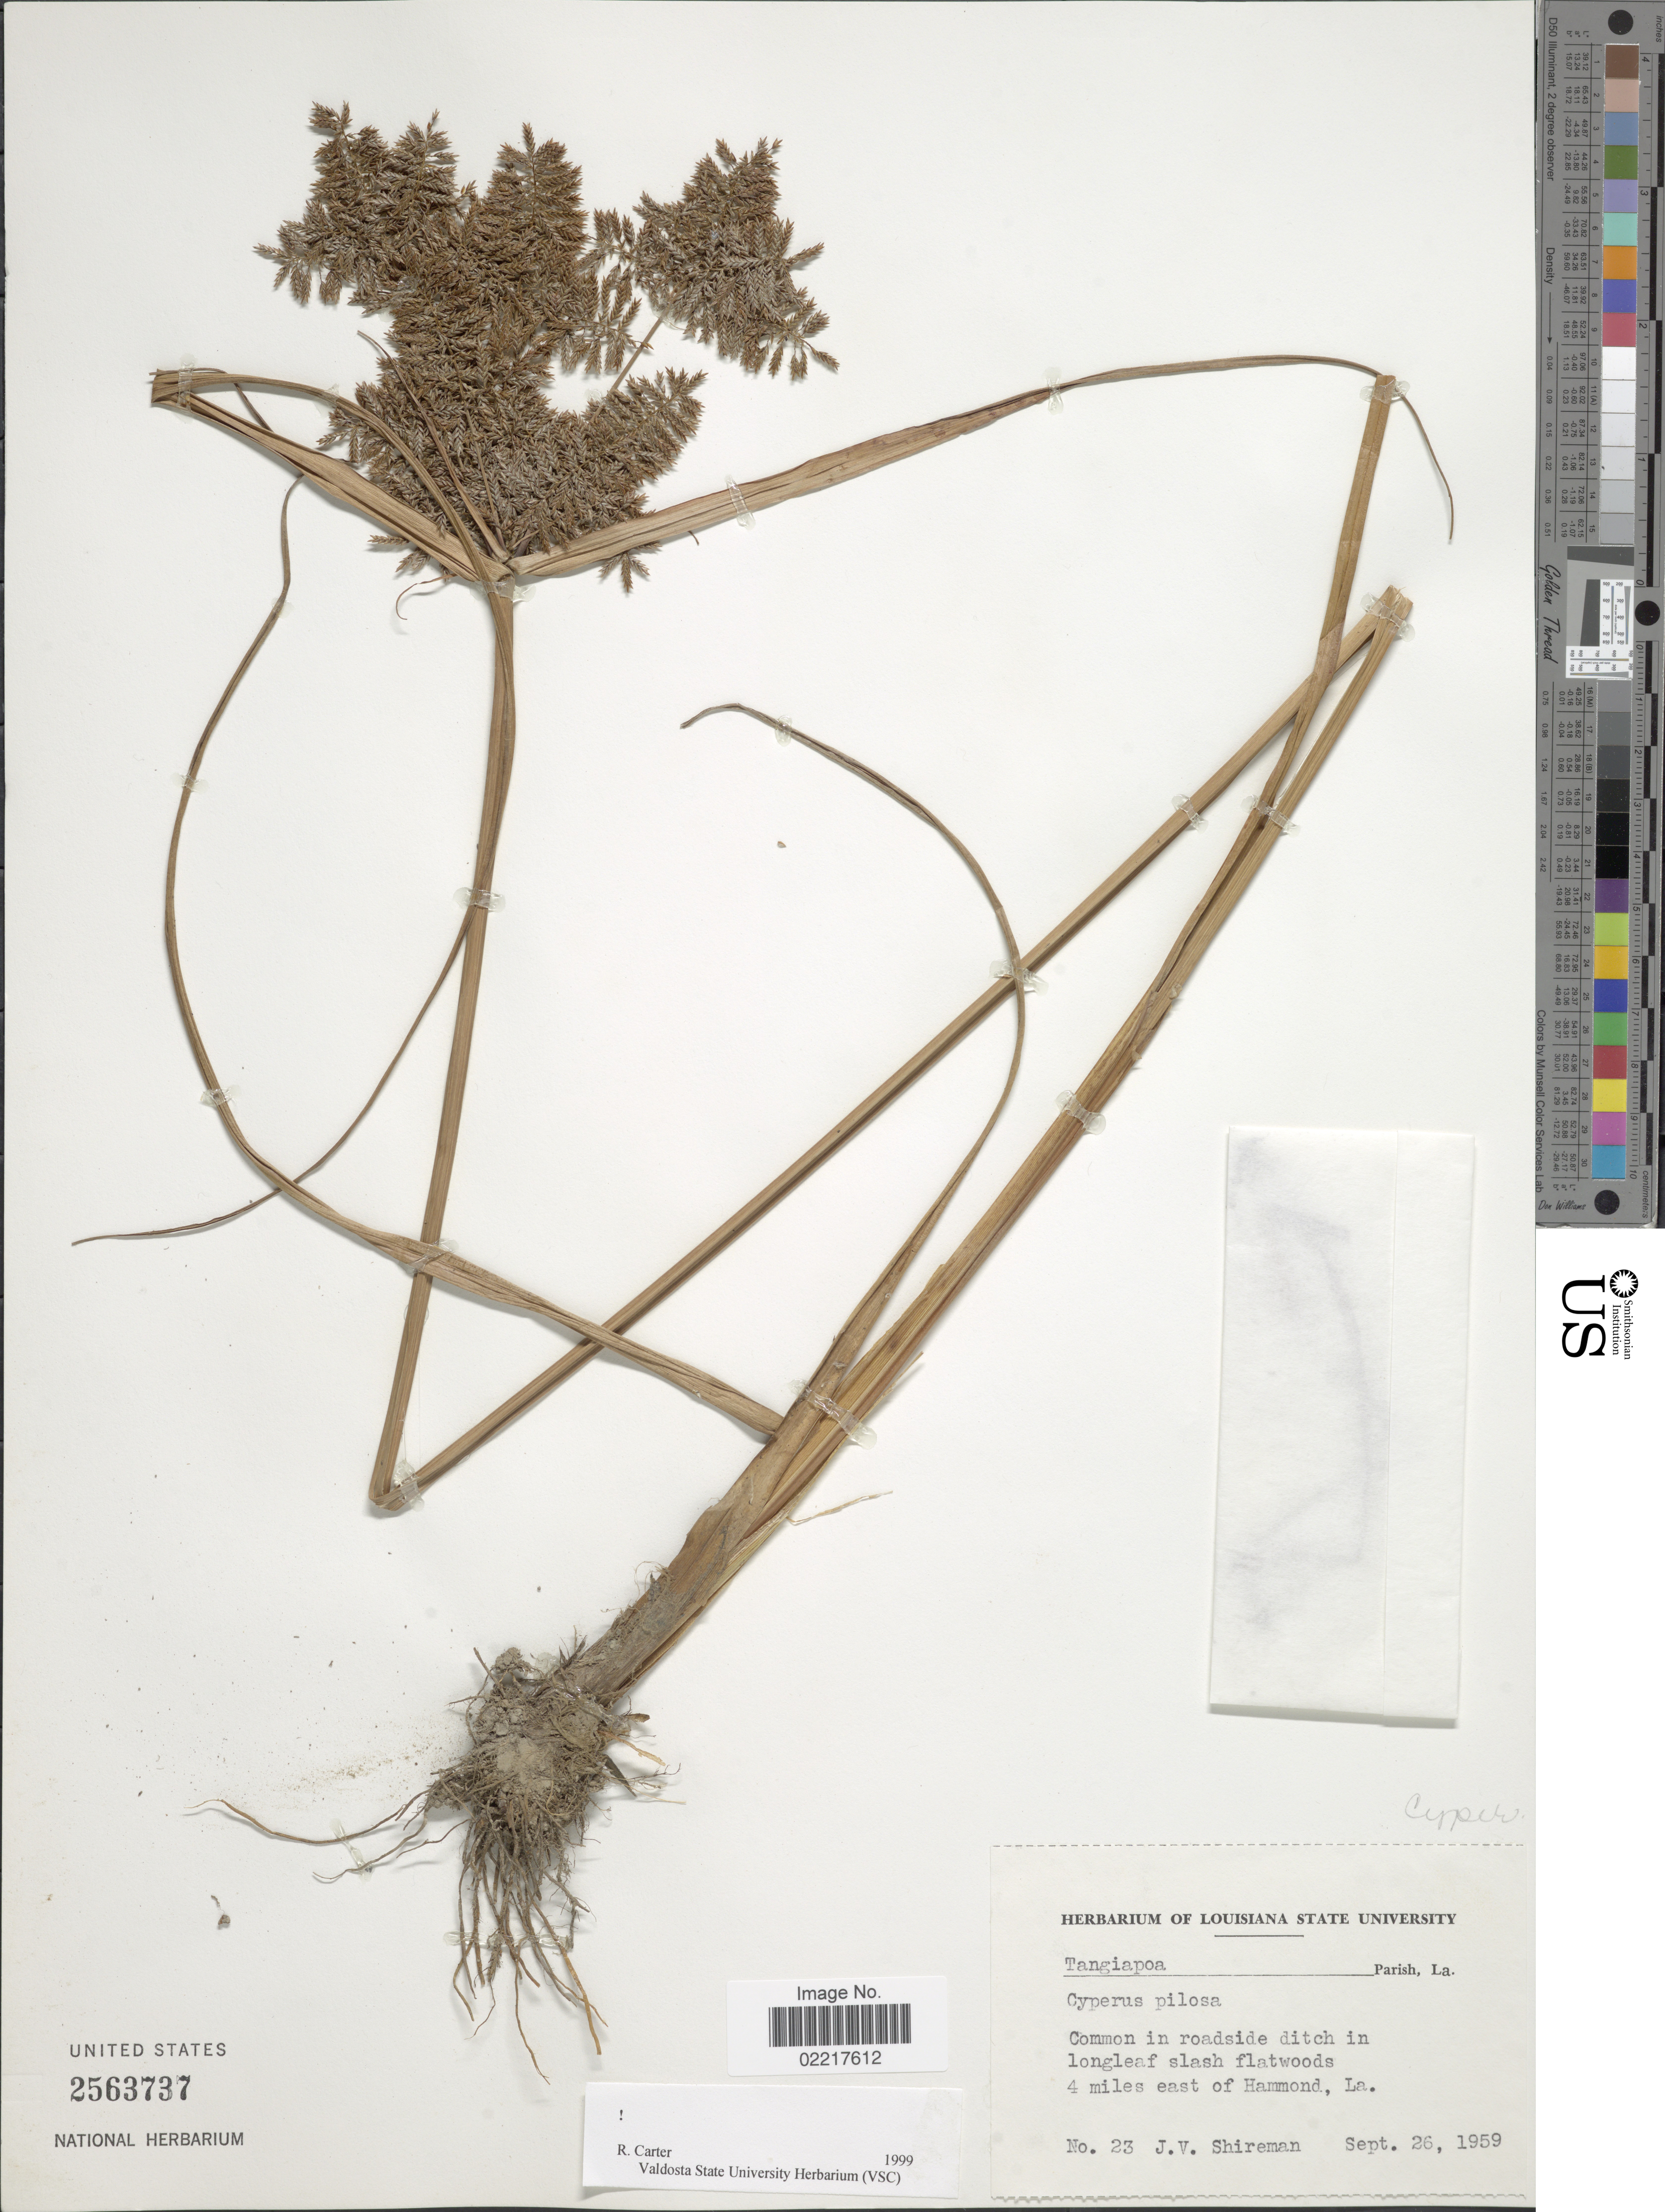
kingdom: Plantae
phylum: Tracheophyta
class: Liliopsida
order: Poales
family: Cyperaceae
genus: Cyperus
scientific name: Cyperus pilosus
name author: Vahl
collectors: J. Shireman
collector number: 23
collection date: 1959-09-26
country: United States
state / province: Louisiana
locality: Tangaiapoa Parish, Common in roadside ditch in longleaf slash flatwoods, 4 miles east of Hammond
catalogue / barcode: US 2563737